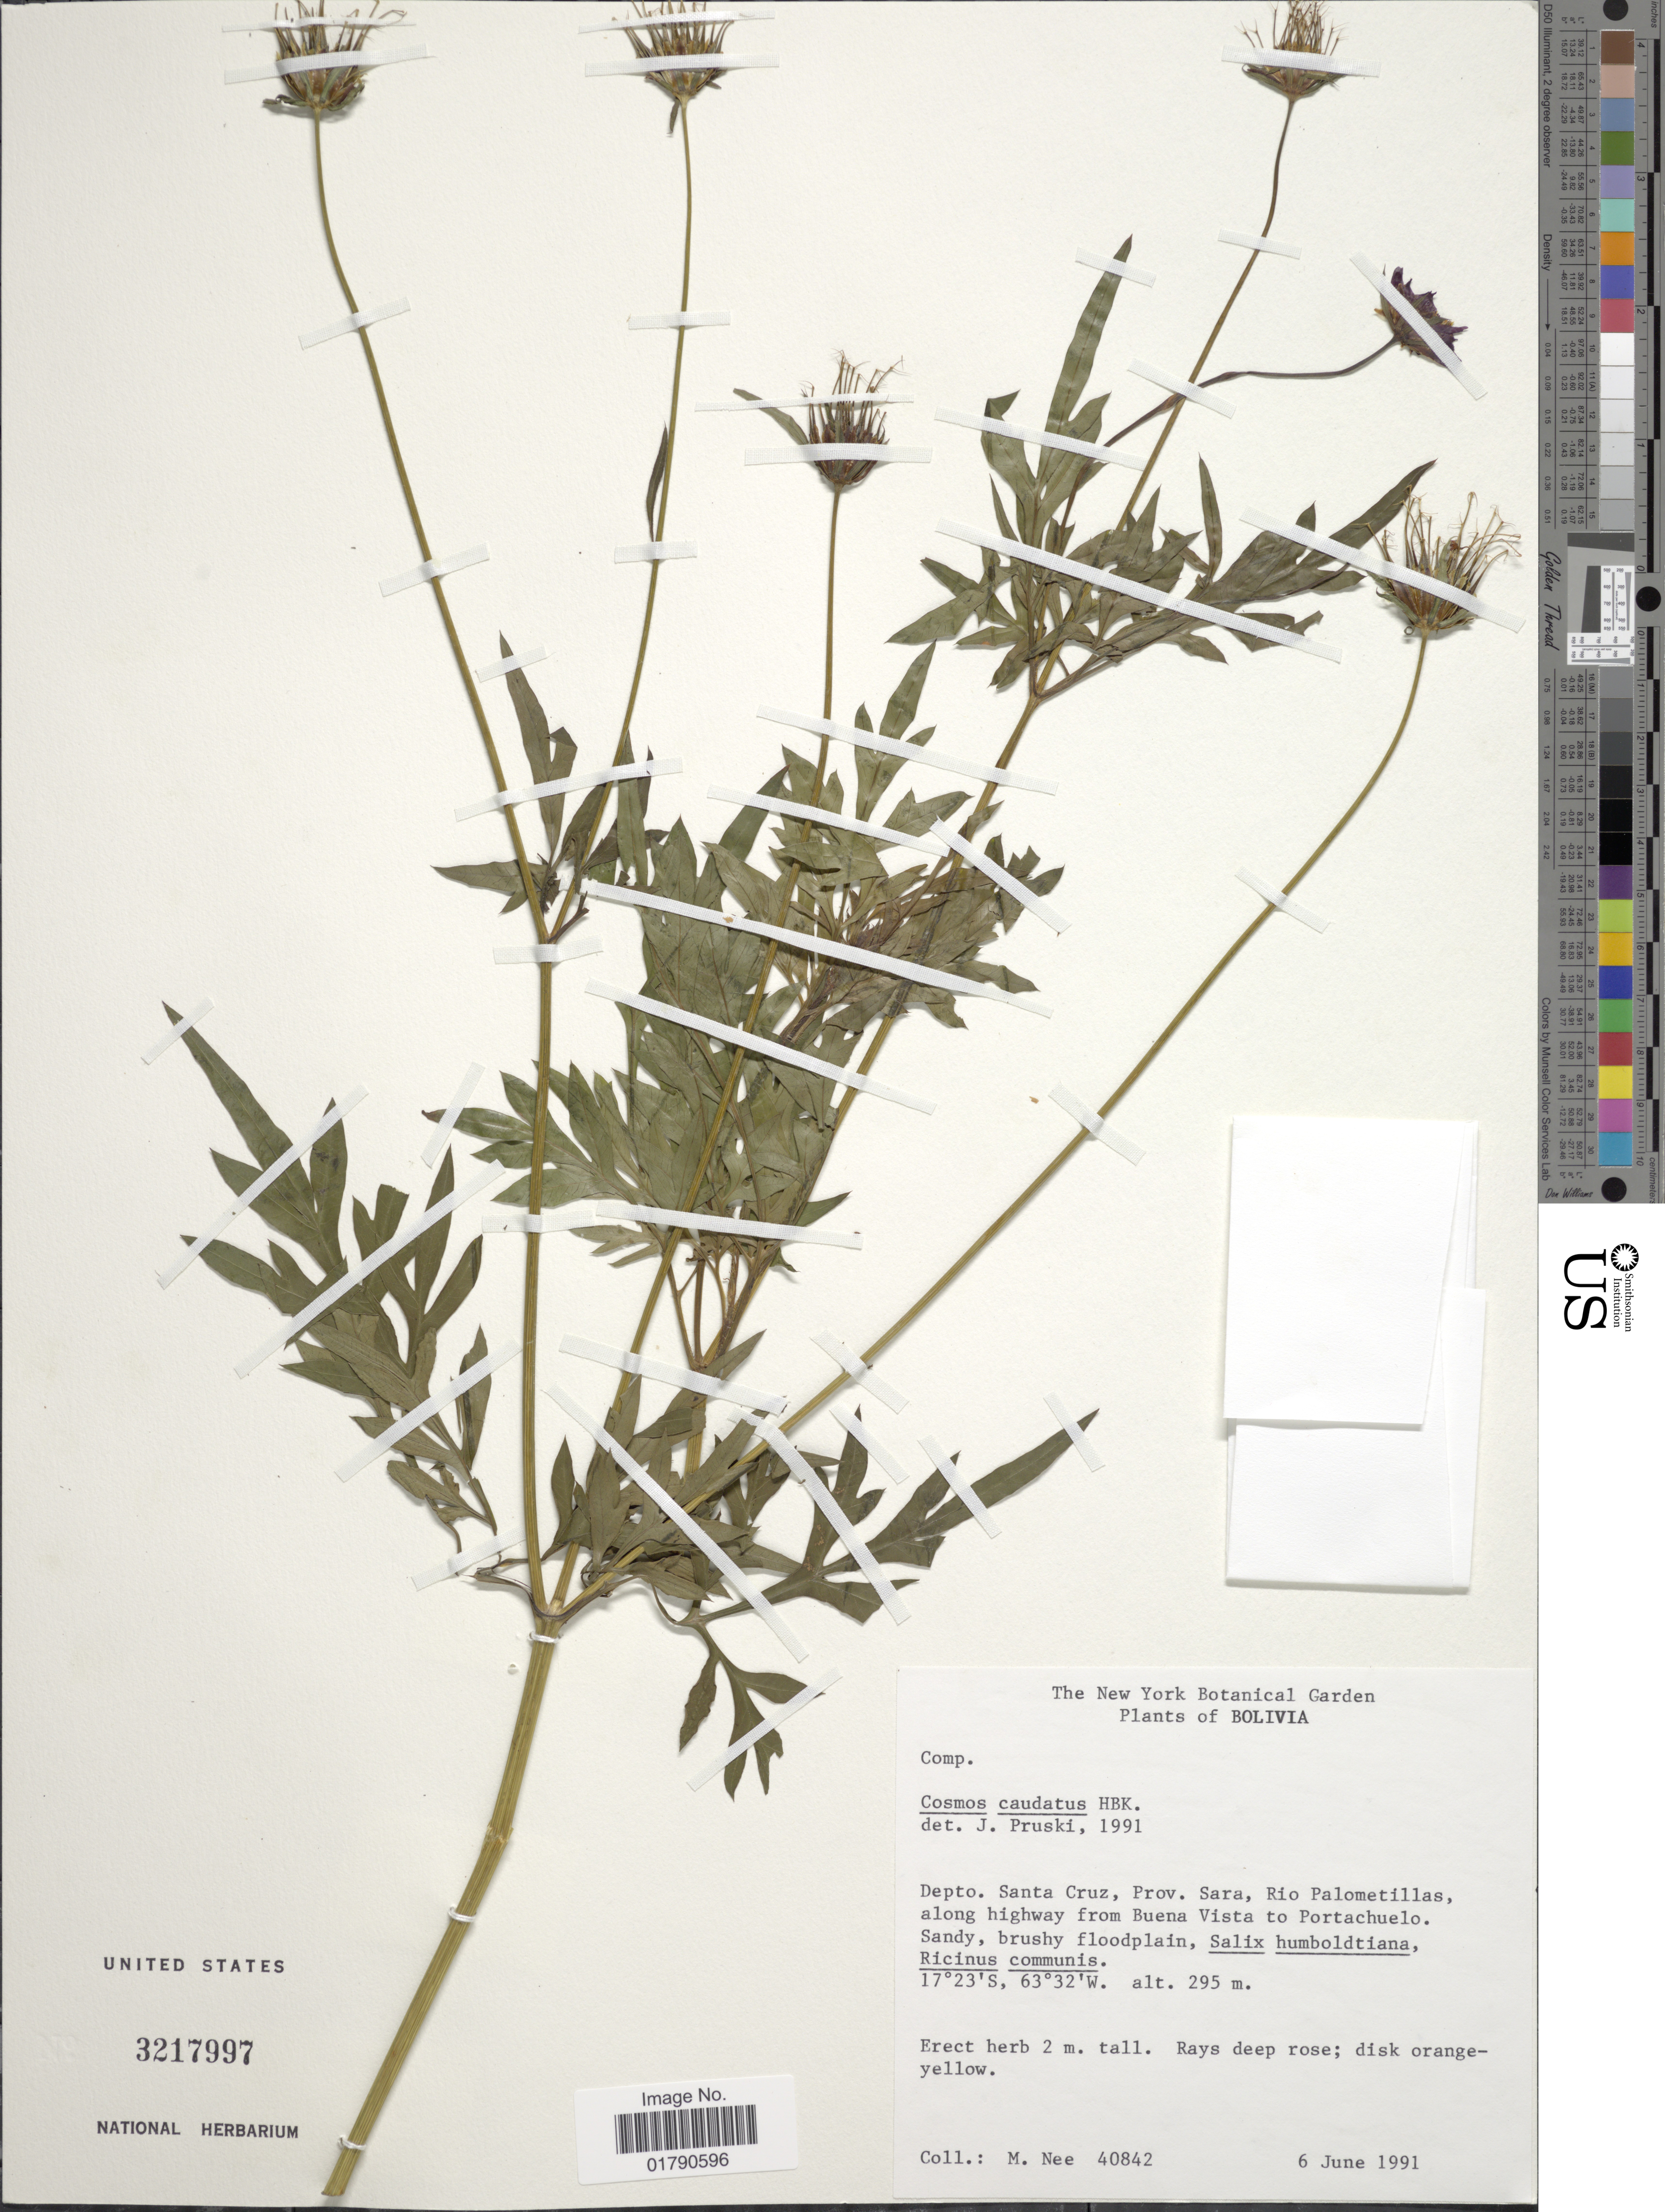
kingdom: Plantae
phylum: Tracheophyta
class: Magnoliopsida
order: Asterales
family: Asteraceae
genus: Cosmos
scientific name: Cosmos caudatus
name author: Kunth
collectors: M. Nee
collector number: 40842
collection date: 1991-06-06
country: Bolivia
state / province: Santa Cruz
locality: Prov. Sara, Rio Palometillas, along highway from Buena Vista to Portachuelo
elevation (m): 295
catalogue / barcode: US 3217997